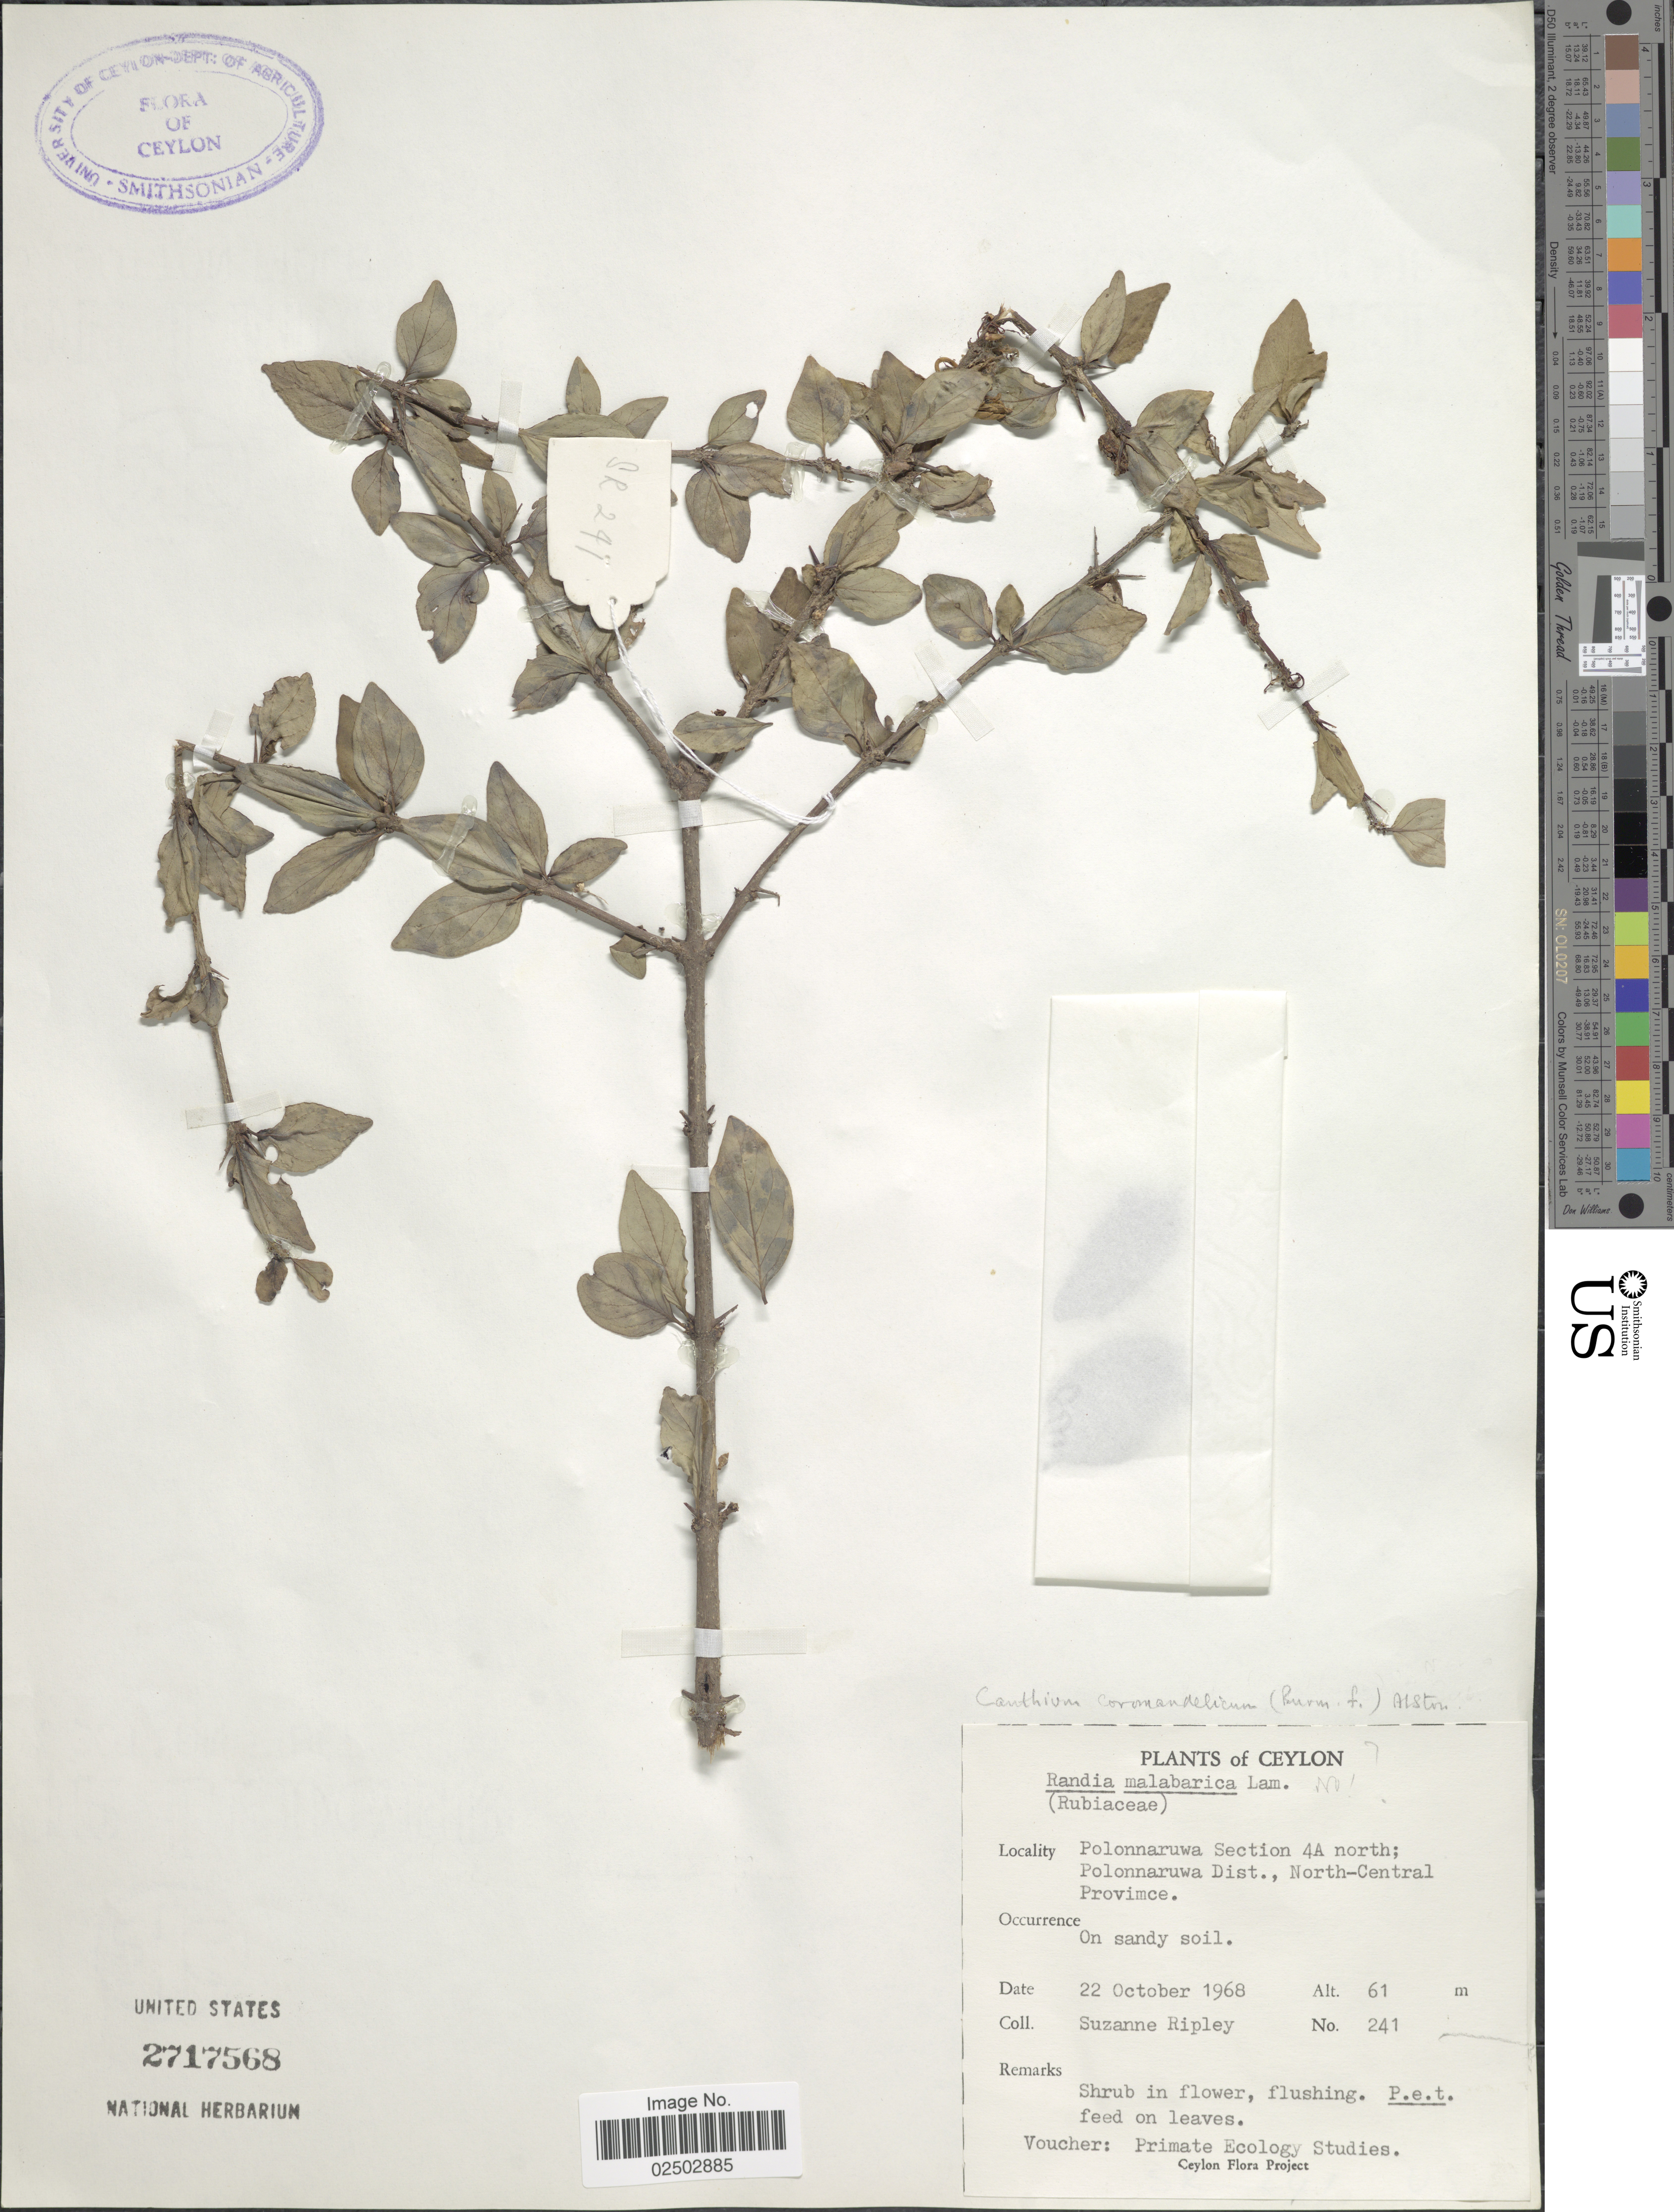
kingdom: Plantae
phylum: Tracheophyta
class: Magnoliopsida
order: Gentianales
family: Rubiaceae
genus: Canthium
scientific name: Canthium coromandelicum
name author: (Burm. f.) Alston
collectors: S. Ripley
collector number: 241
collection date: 1968-10-22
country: Sri Lanka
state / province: North Central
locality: Ceylon, Polonnaruwa Section 4A north; Polonnaruwa Dist., North-Central Province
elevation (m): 61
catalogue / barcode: US 2717568